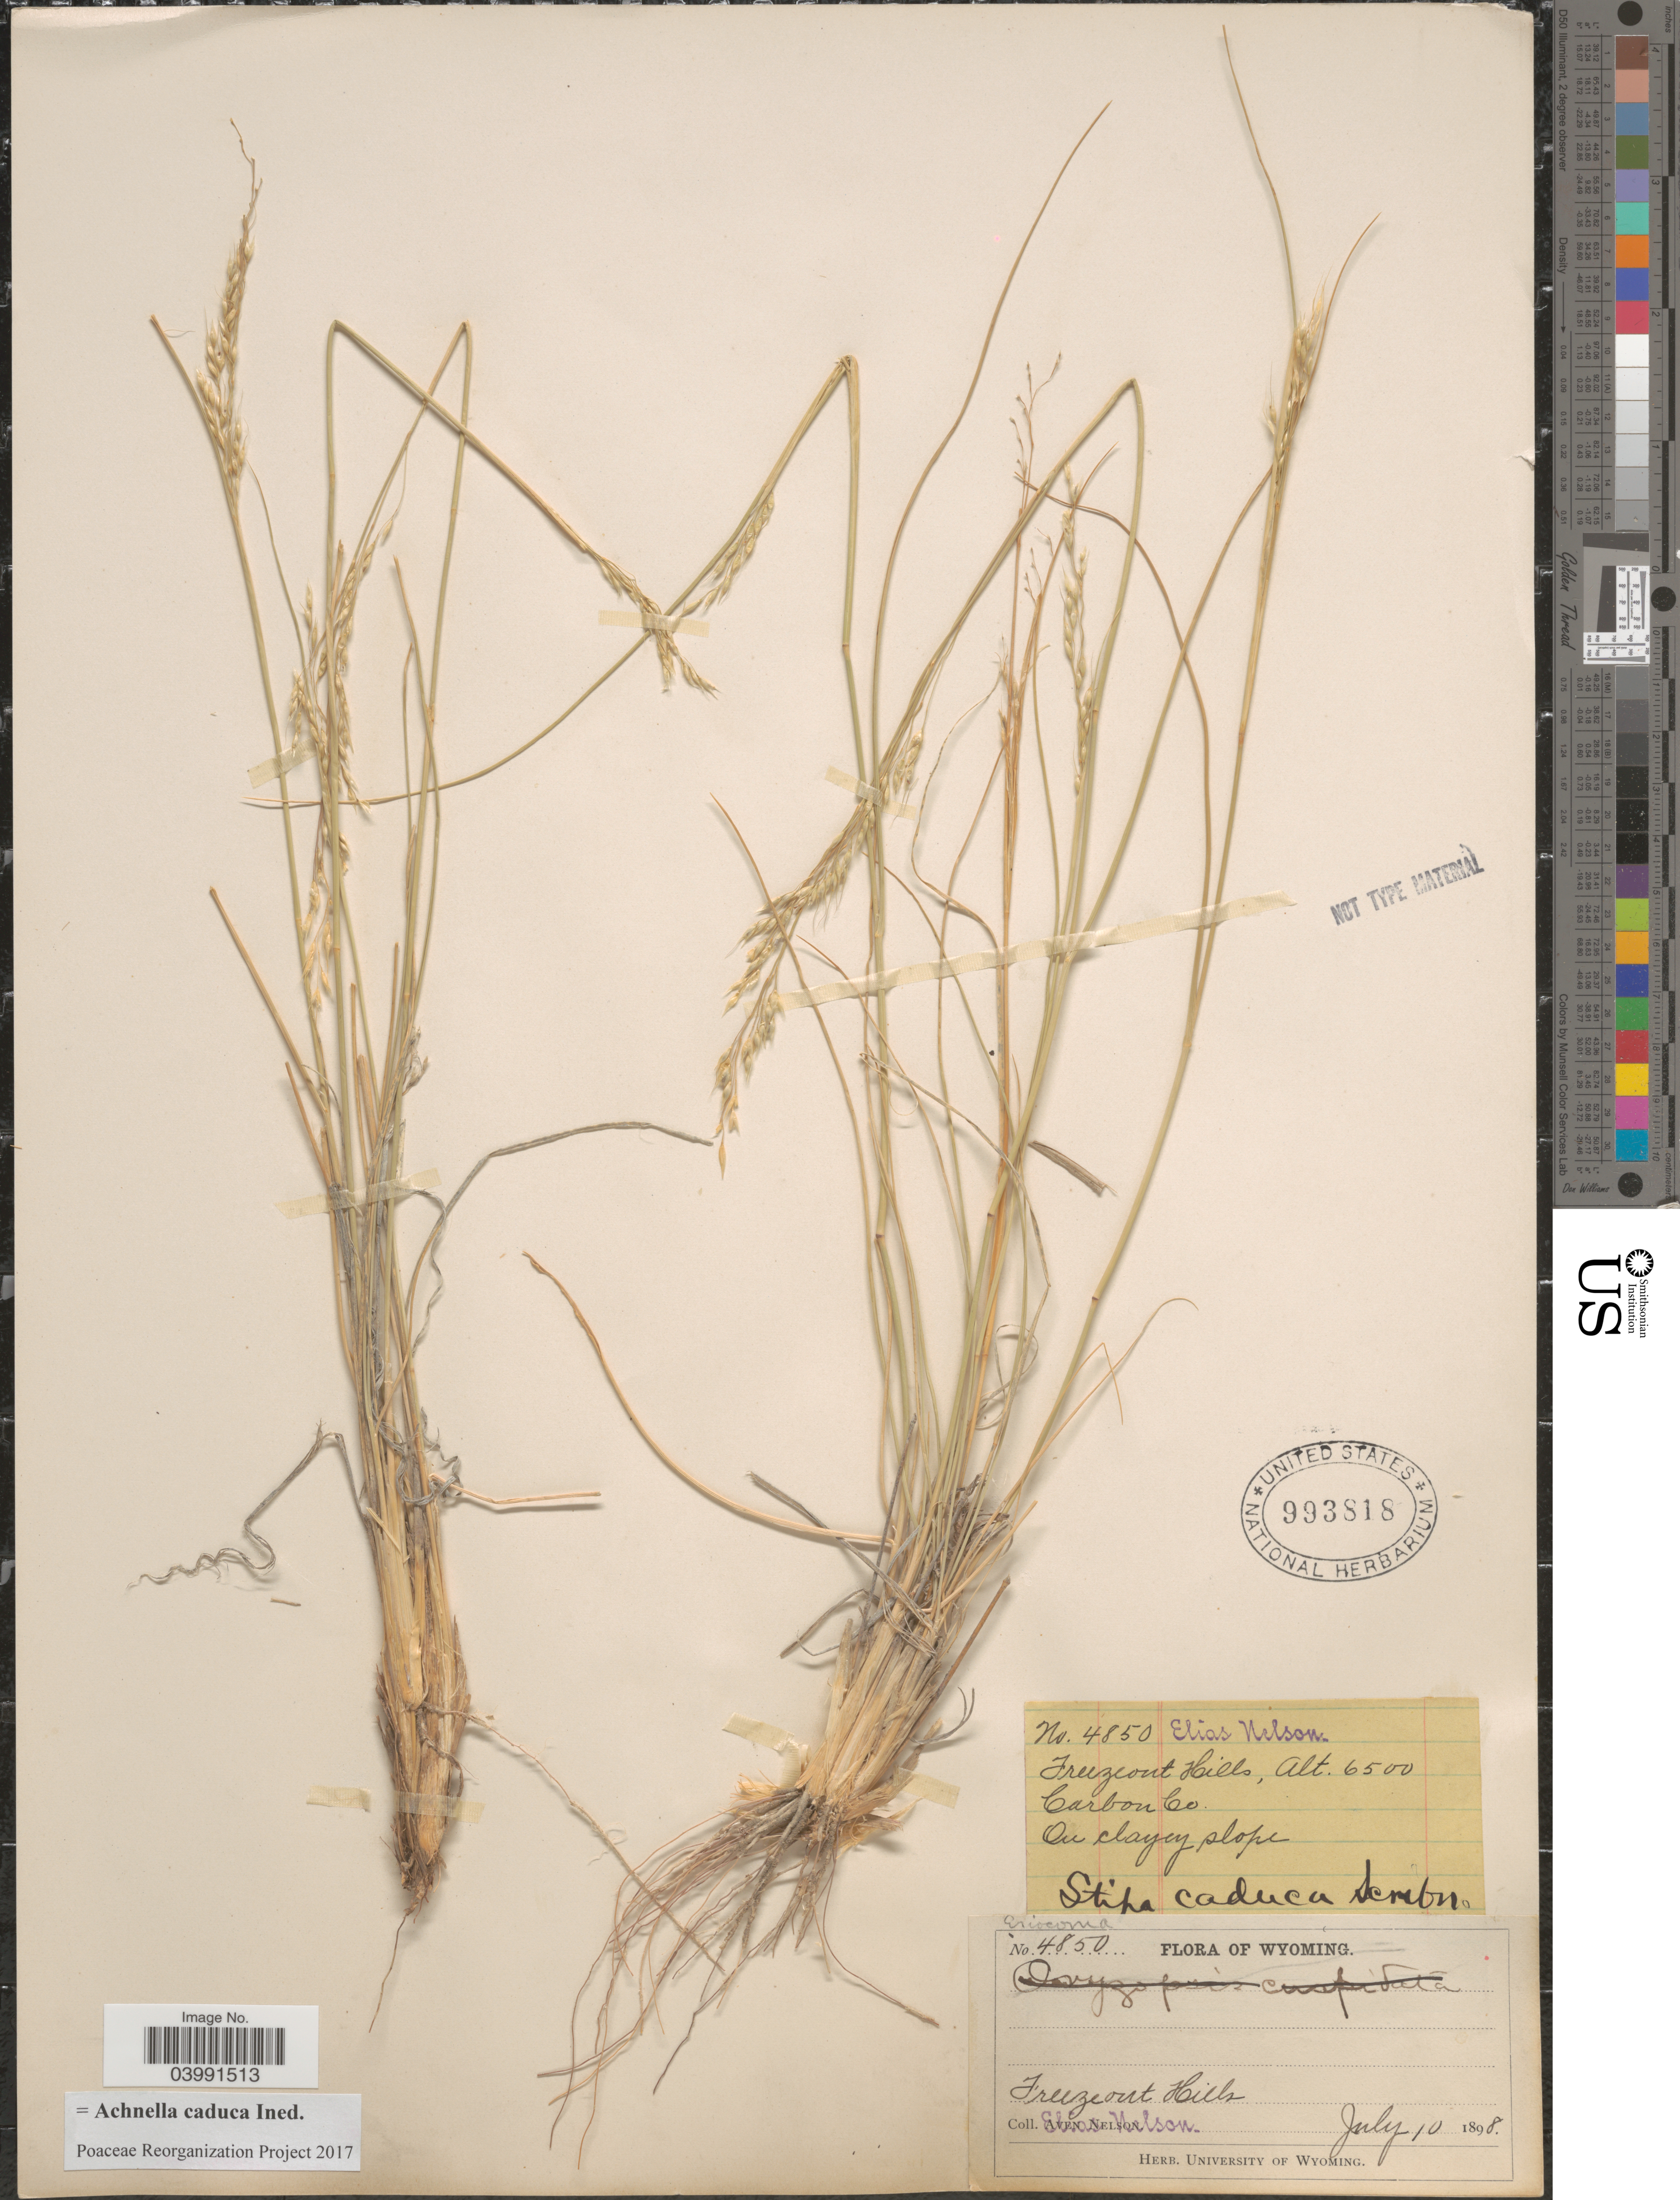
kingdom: Plantae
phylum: Tracheophyta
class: Liliopsida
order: Poales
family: Poaceae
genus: Achnella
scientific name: x Achnella caduca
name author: (W.J. Beal) Barkworth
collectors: E. Nelson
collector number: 4850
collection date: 1898-07-10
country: United States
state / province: Wyoming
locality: Freezeout Hills. Carbon Co.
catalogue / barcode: US 993818